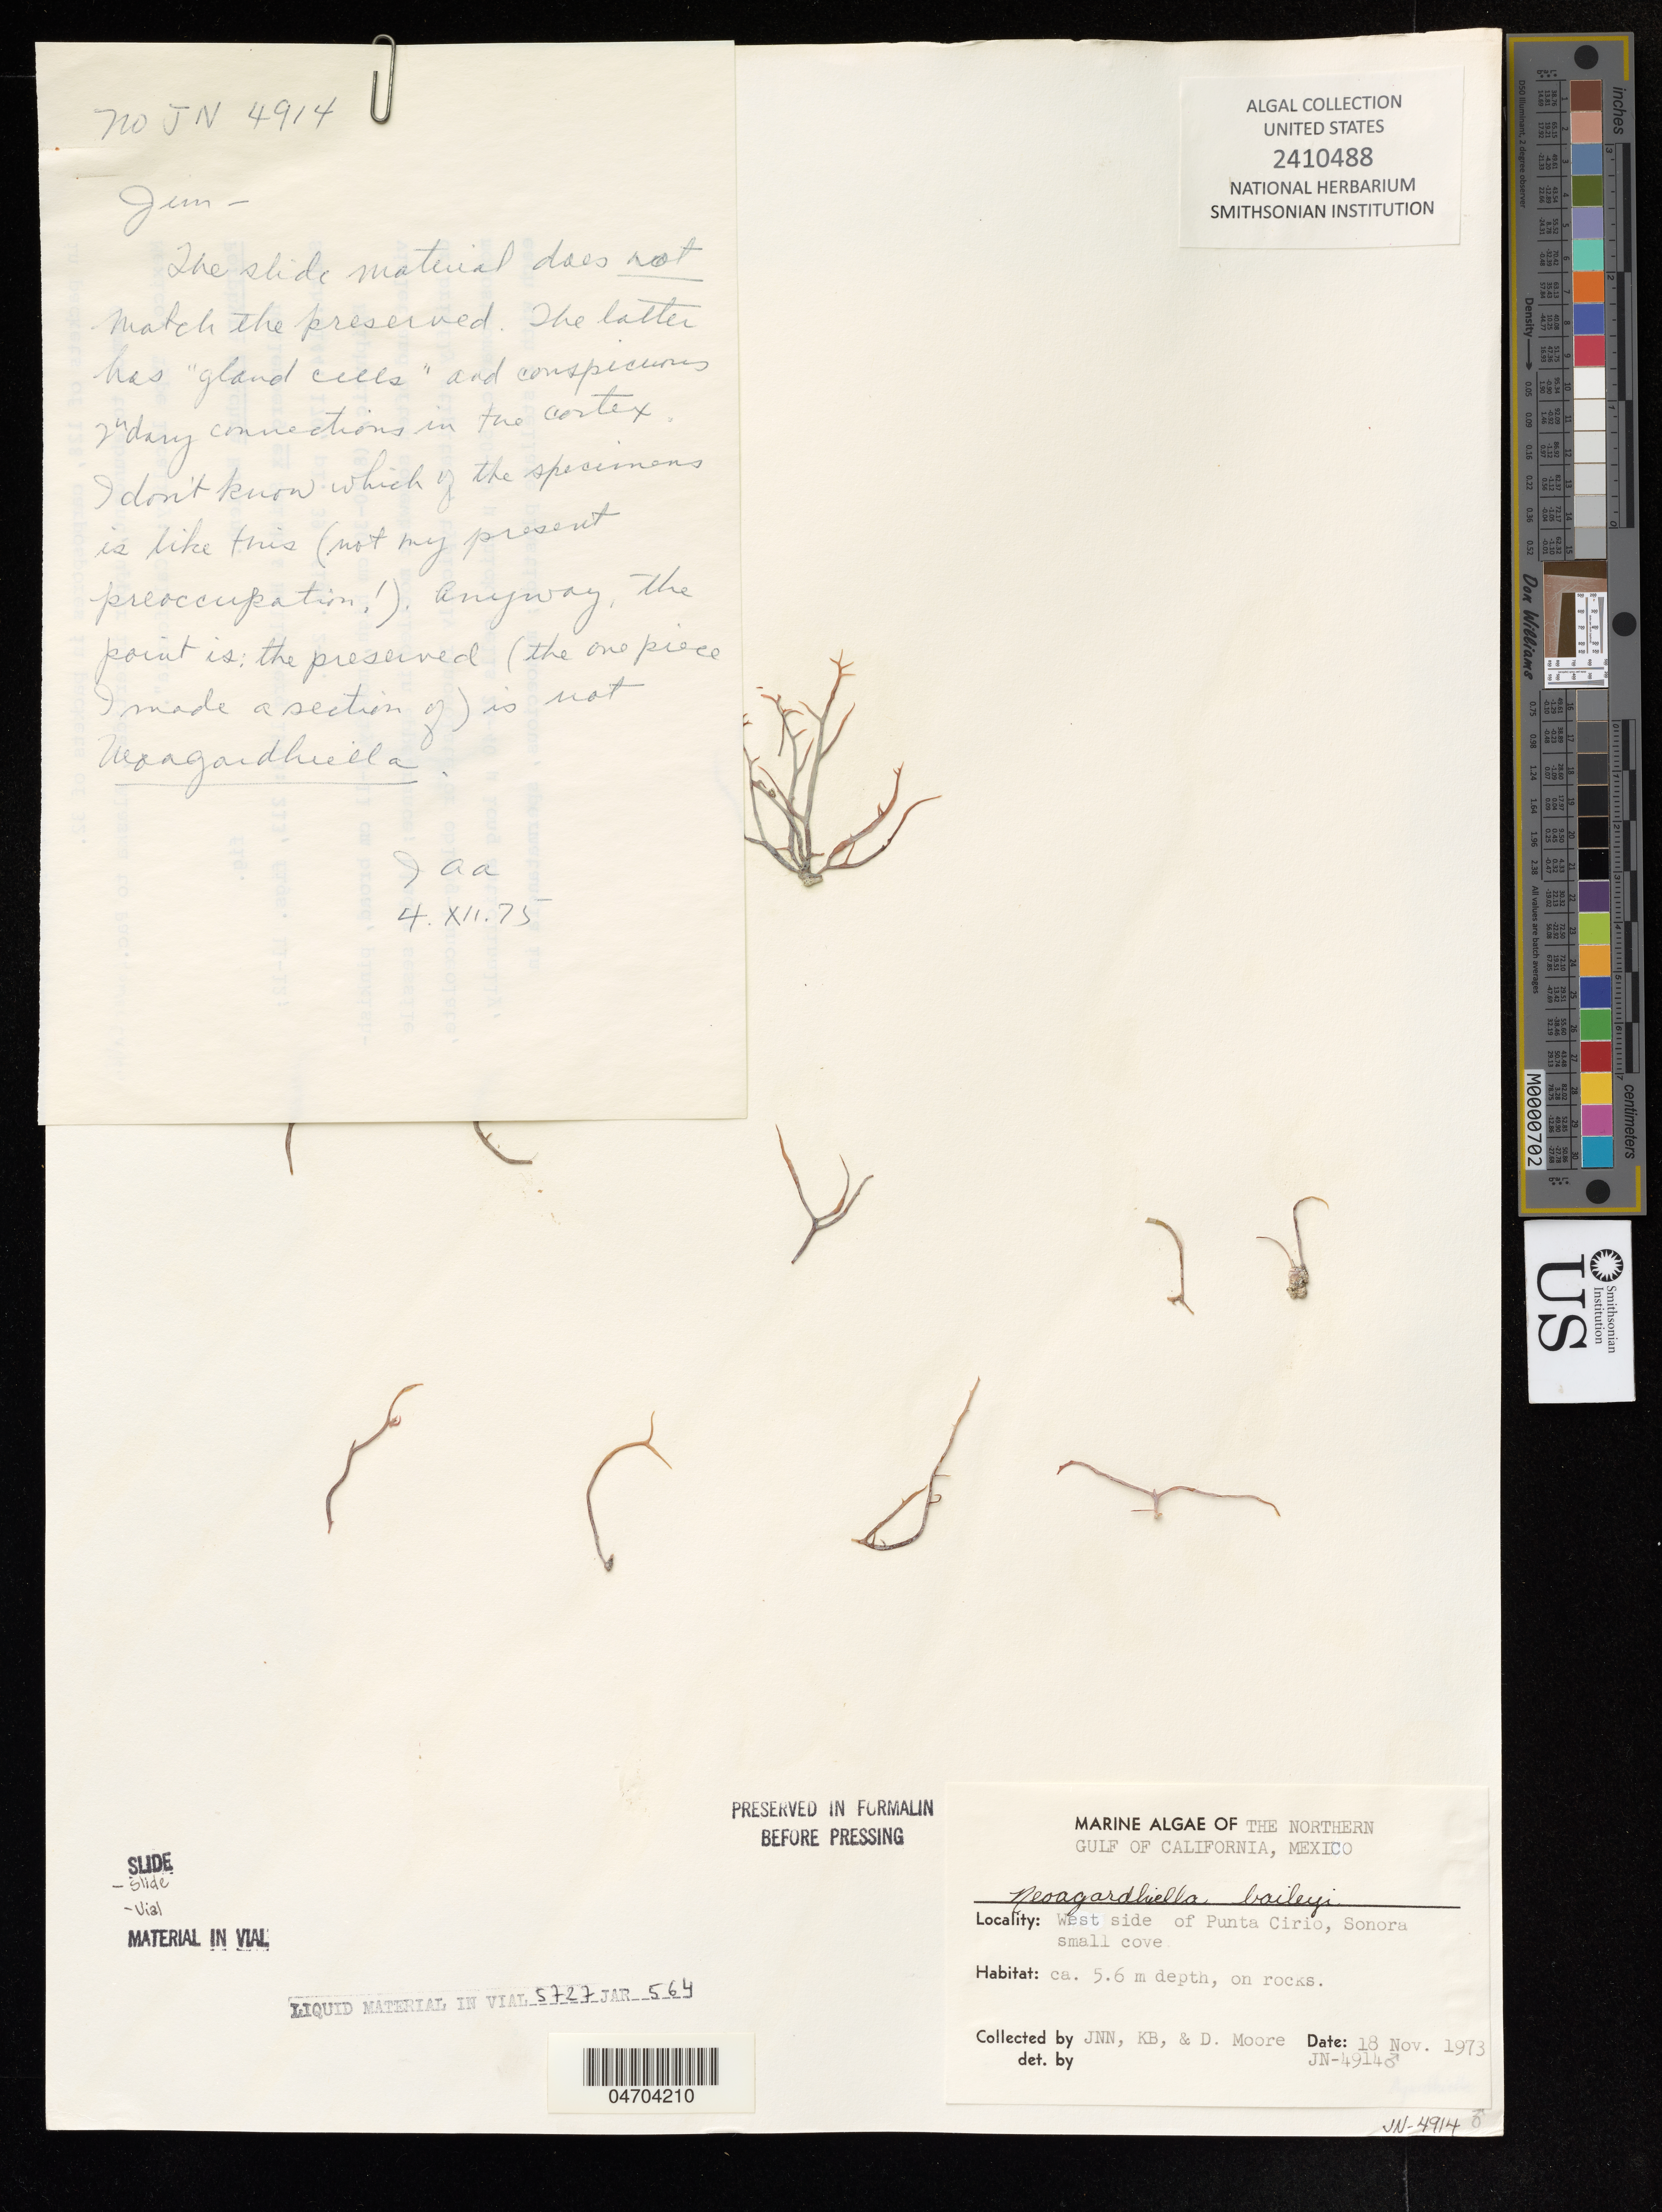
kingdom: Plantae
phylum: Rhodophyta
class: Florideophyceae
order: Gigartinales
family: Solieriaceae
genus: Neoagardhiella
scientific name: Neoagardhiella baileyi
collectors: J. Norris & K. E. Bucher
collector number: JN-4914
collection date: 1973-11-18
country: Mexico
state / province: Baja California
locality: The Northern Gulf Of California, West side of Punta Cirio, Sonora small cove.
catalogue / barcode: US 2410488